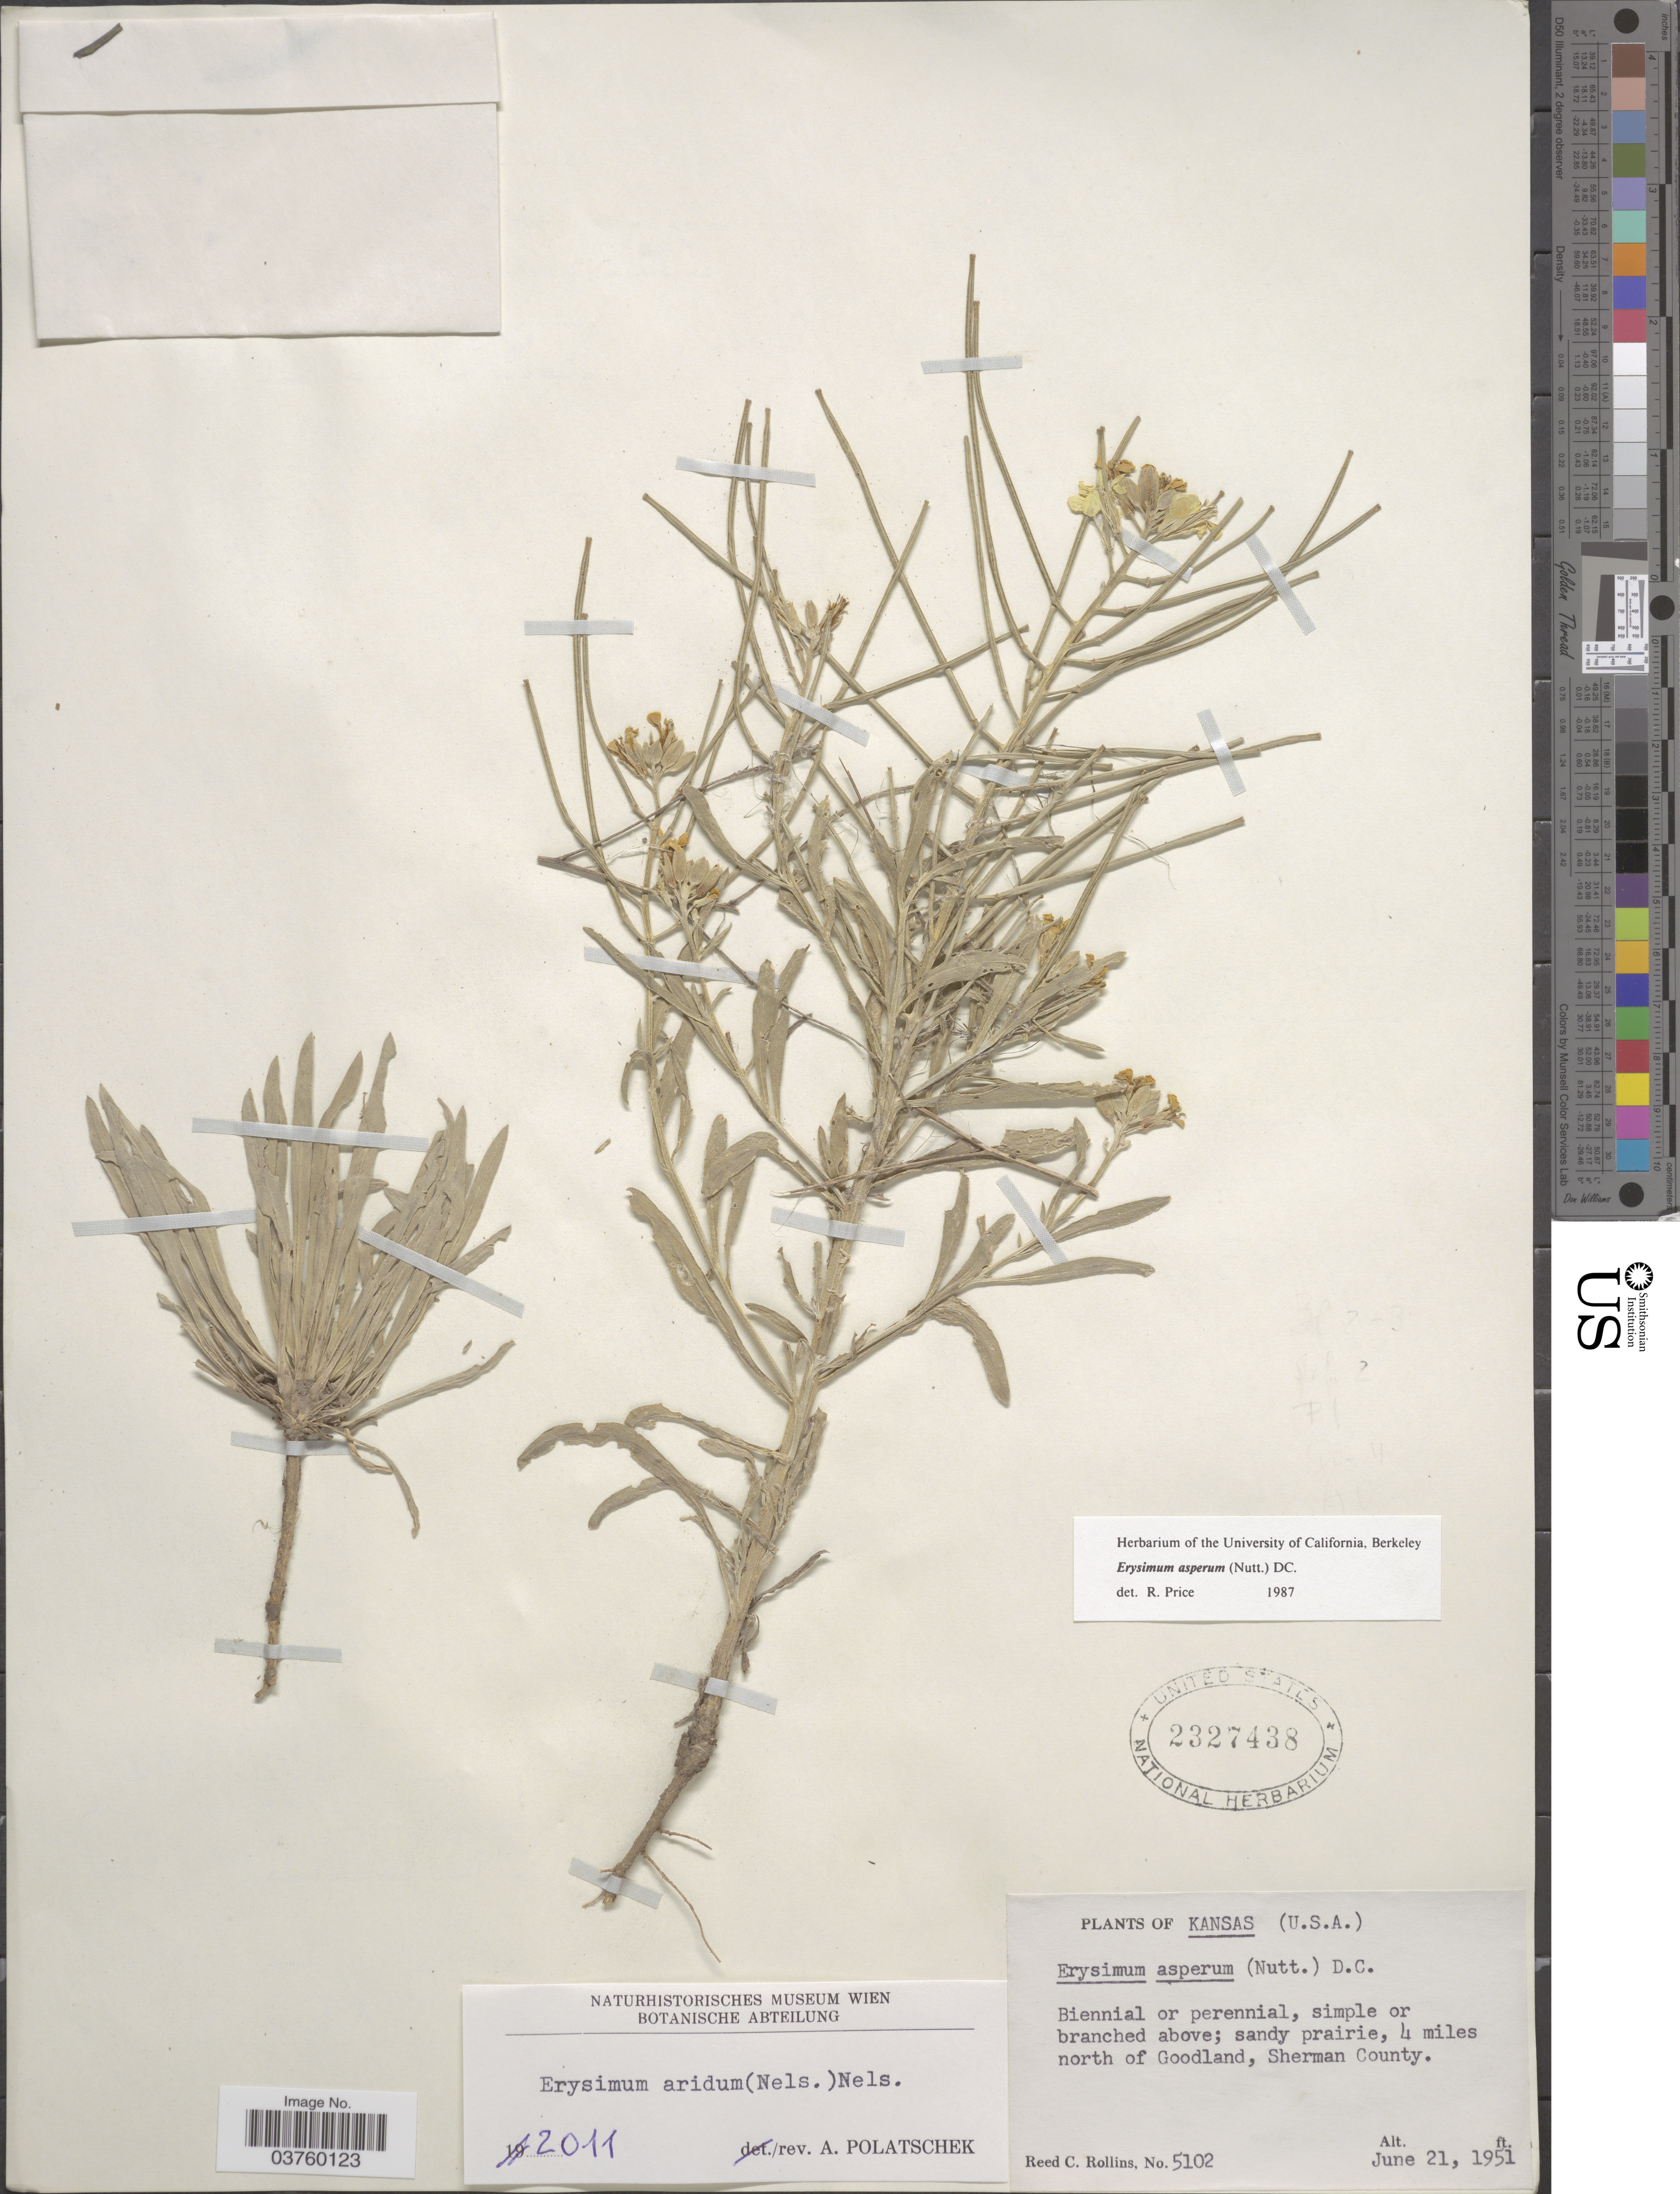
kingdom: Plantae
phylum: Tracheophyta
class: Magnoliopsida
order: Brassicales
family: Brassicaceae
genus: Erysimum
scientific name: Erysimum aridum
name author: (A. Nelson) A. Nelson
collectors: R. C. Rollins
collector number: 5102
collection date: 1951-06-21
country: United States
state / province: Kansas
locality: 4 miles north of Goodland, Sherman County.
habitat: sandy prairie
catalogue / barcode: US 2327438